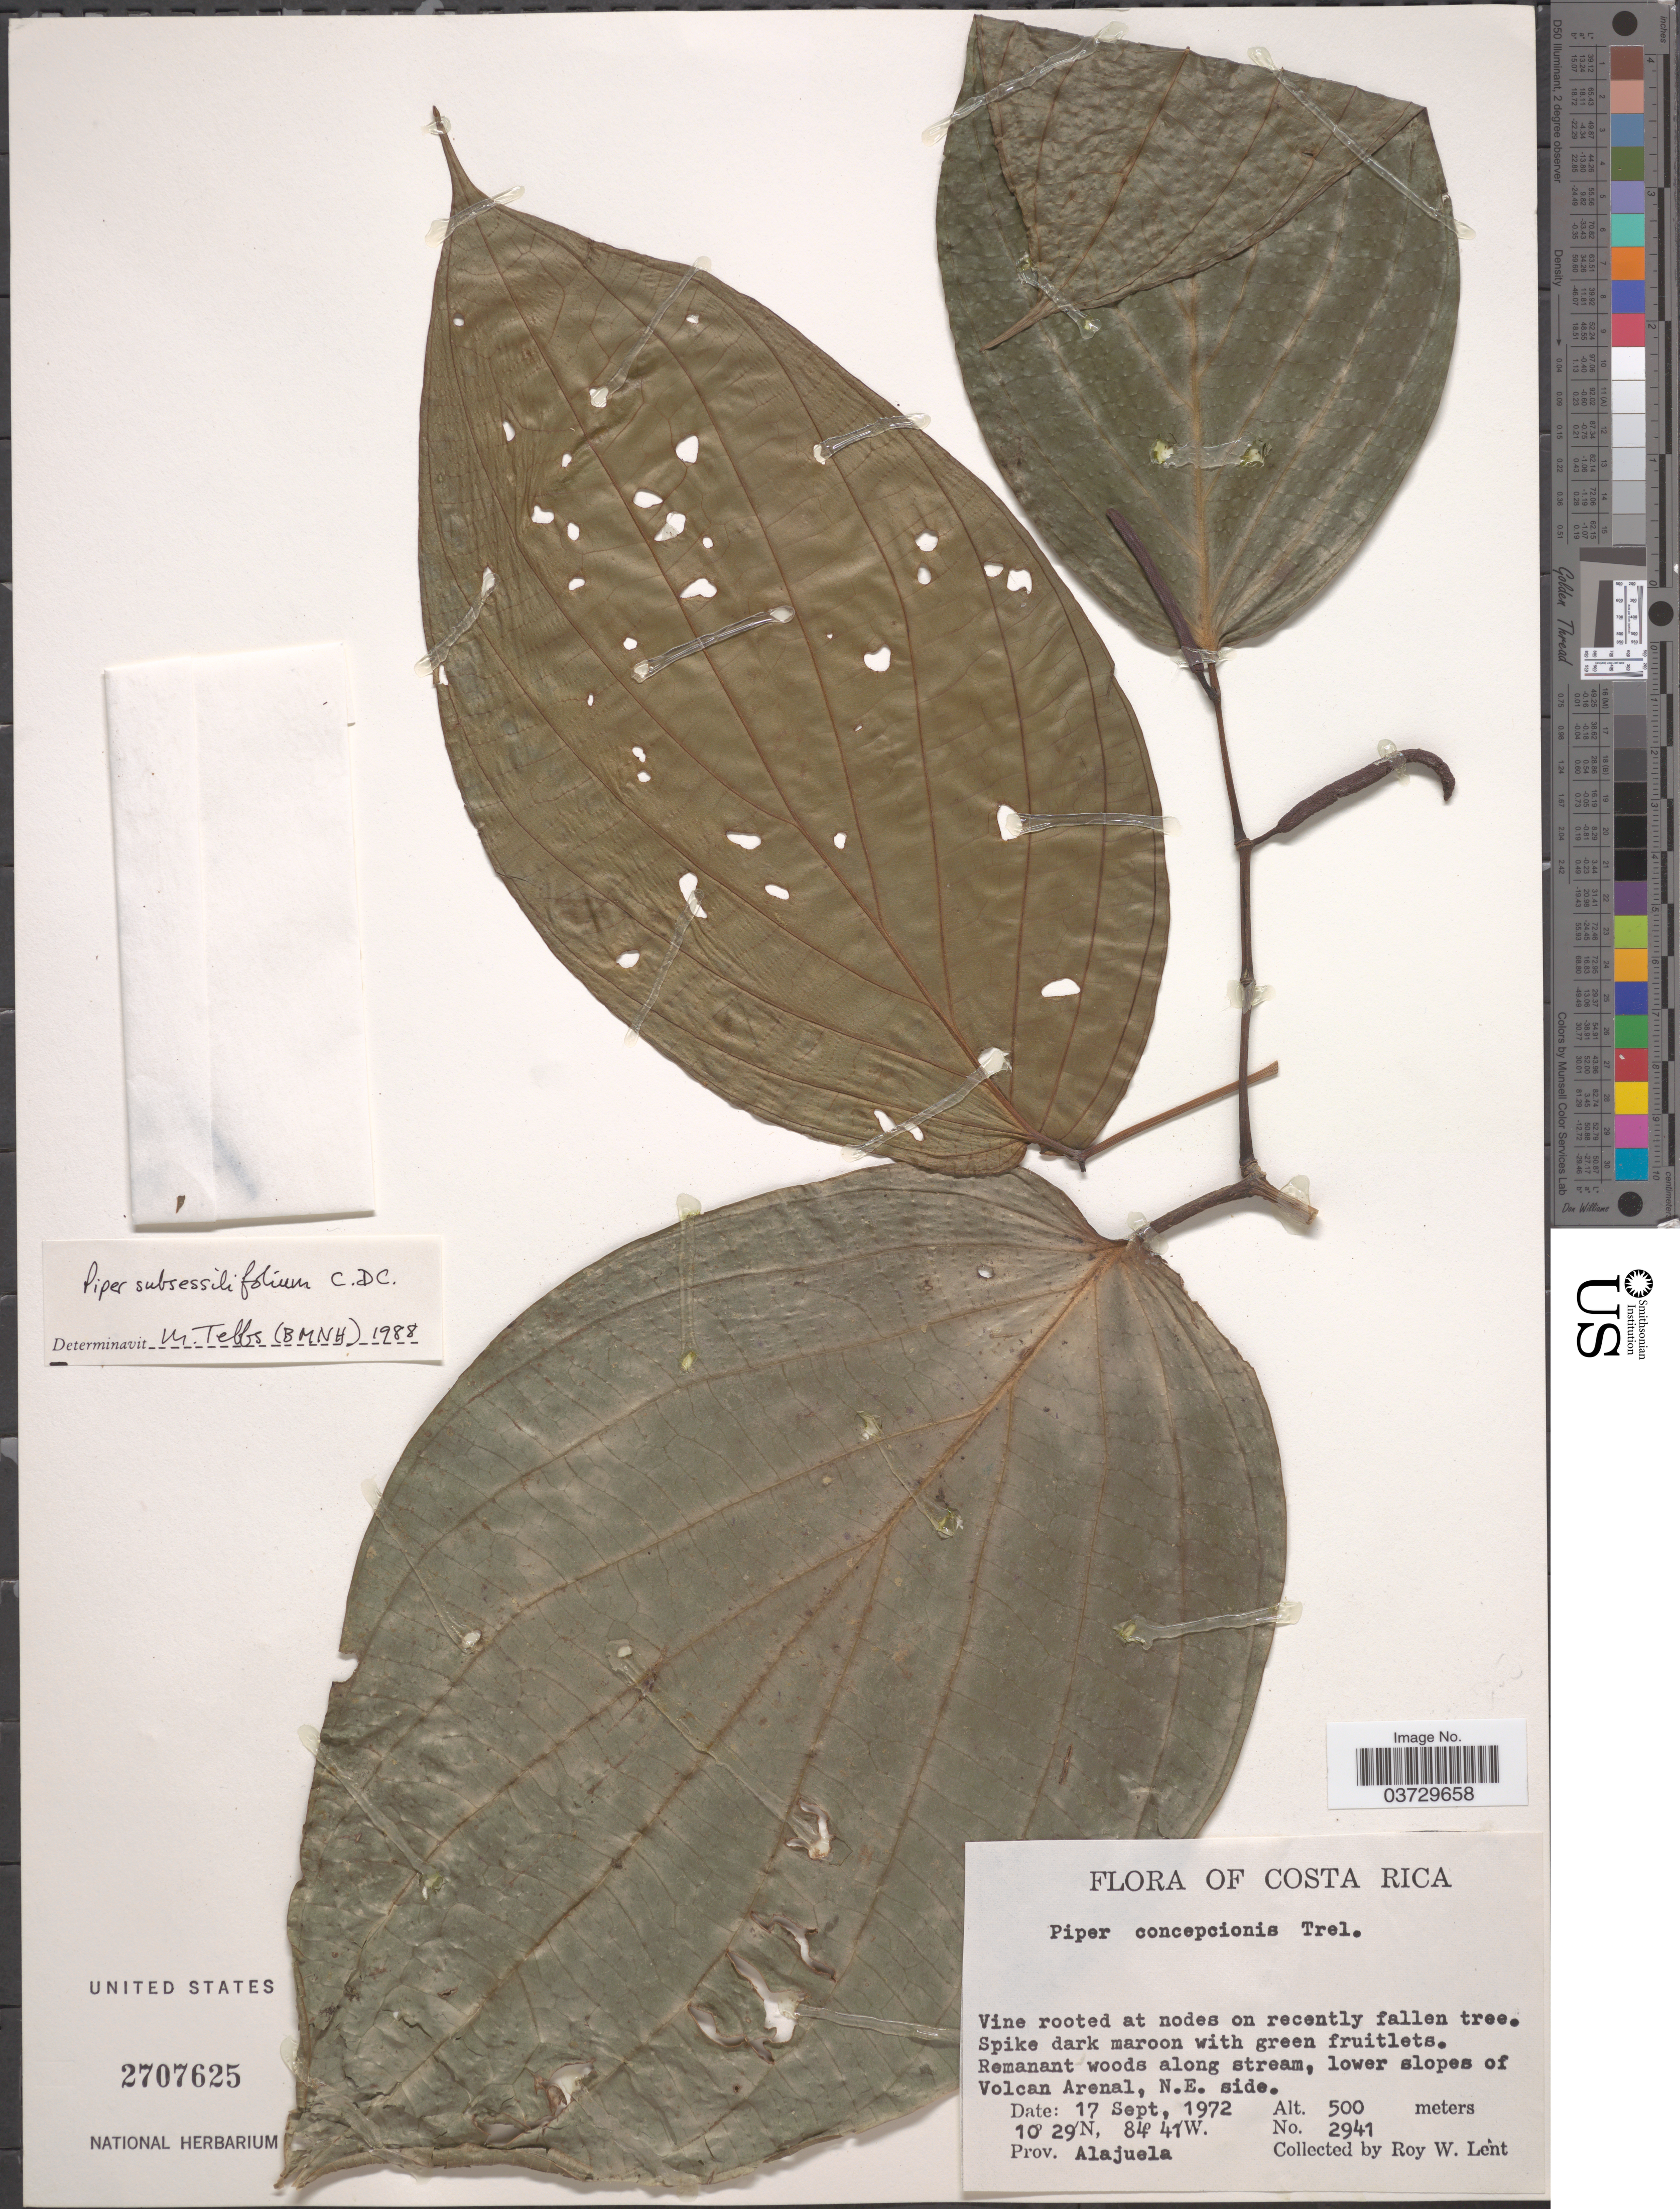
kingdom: Plantae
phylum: Tracheophyta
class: Magnoliopsida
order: Piperales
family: Piperaceae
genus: Piper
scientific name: Piper subsessilifolium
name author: C. DC.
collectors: R. W. Lent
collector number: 2941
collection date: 1972-09-17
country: Costa Rica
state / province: Alajuela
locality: Lower slopes of Volcan Arenal, N.E. side.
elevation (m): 500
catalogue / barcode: US 2707625